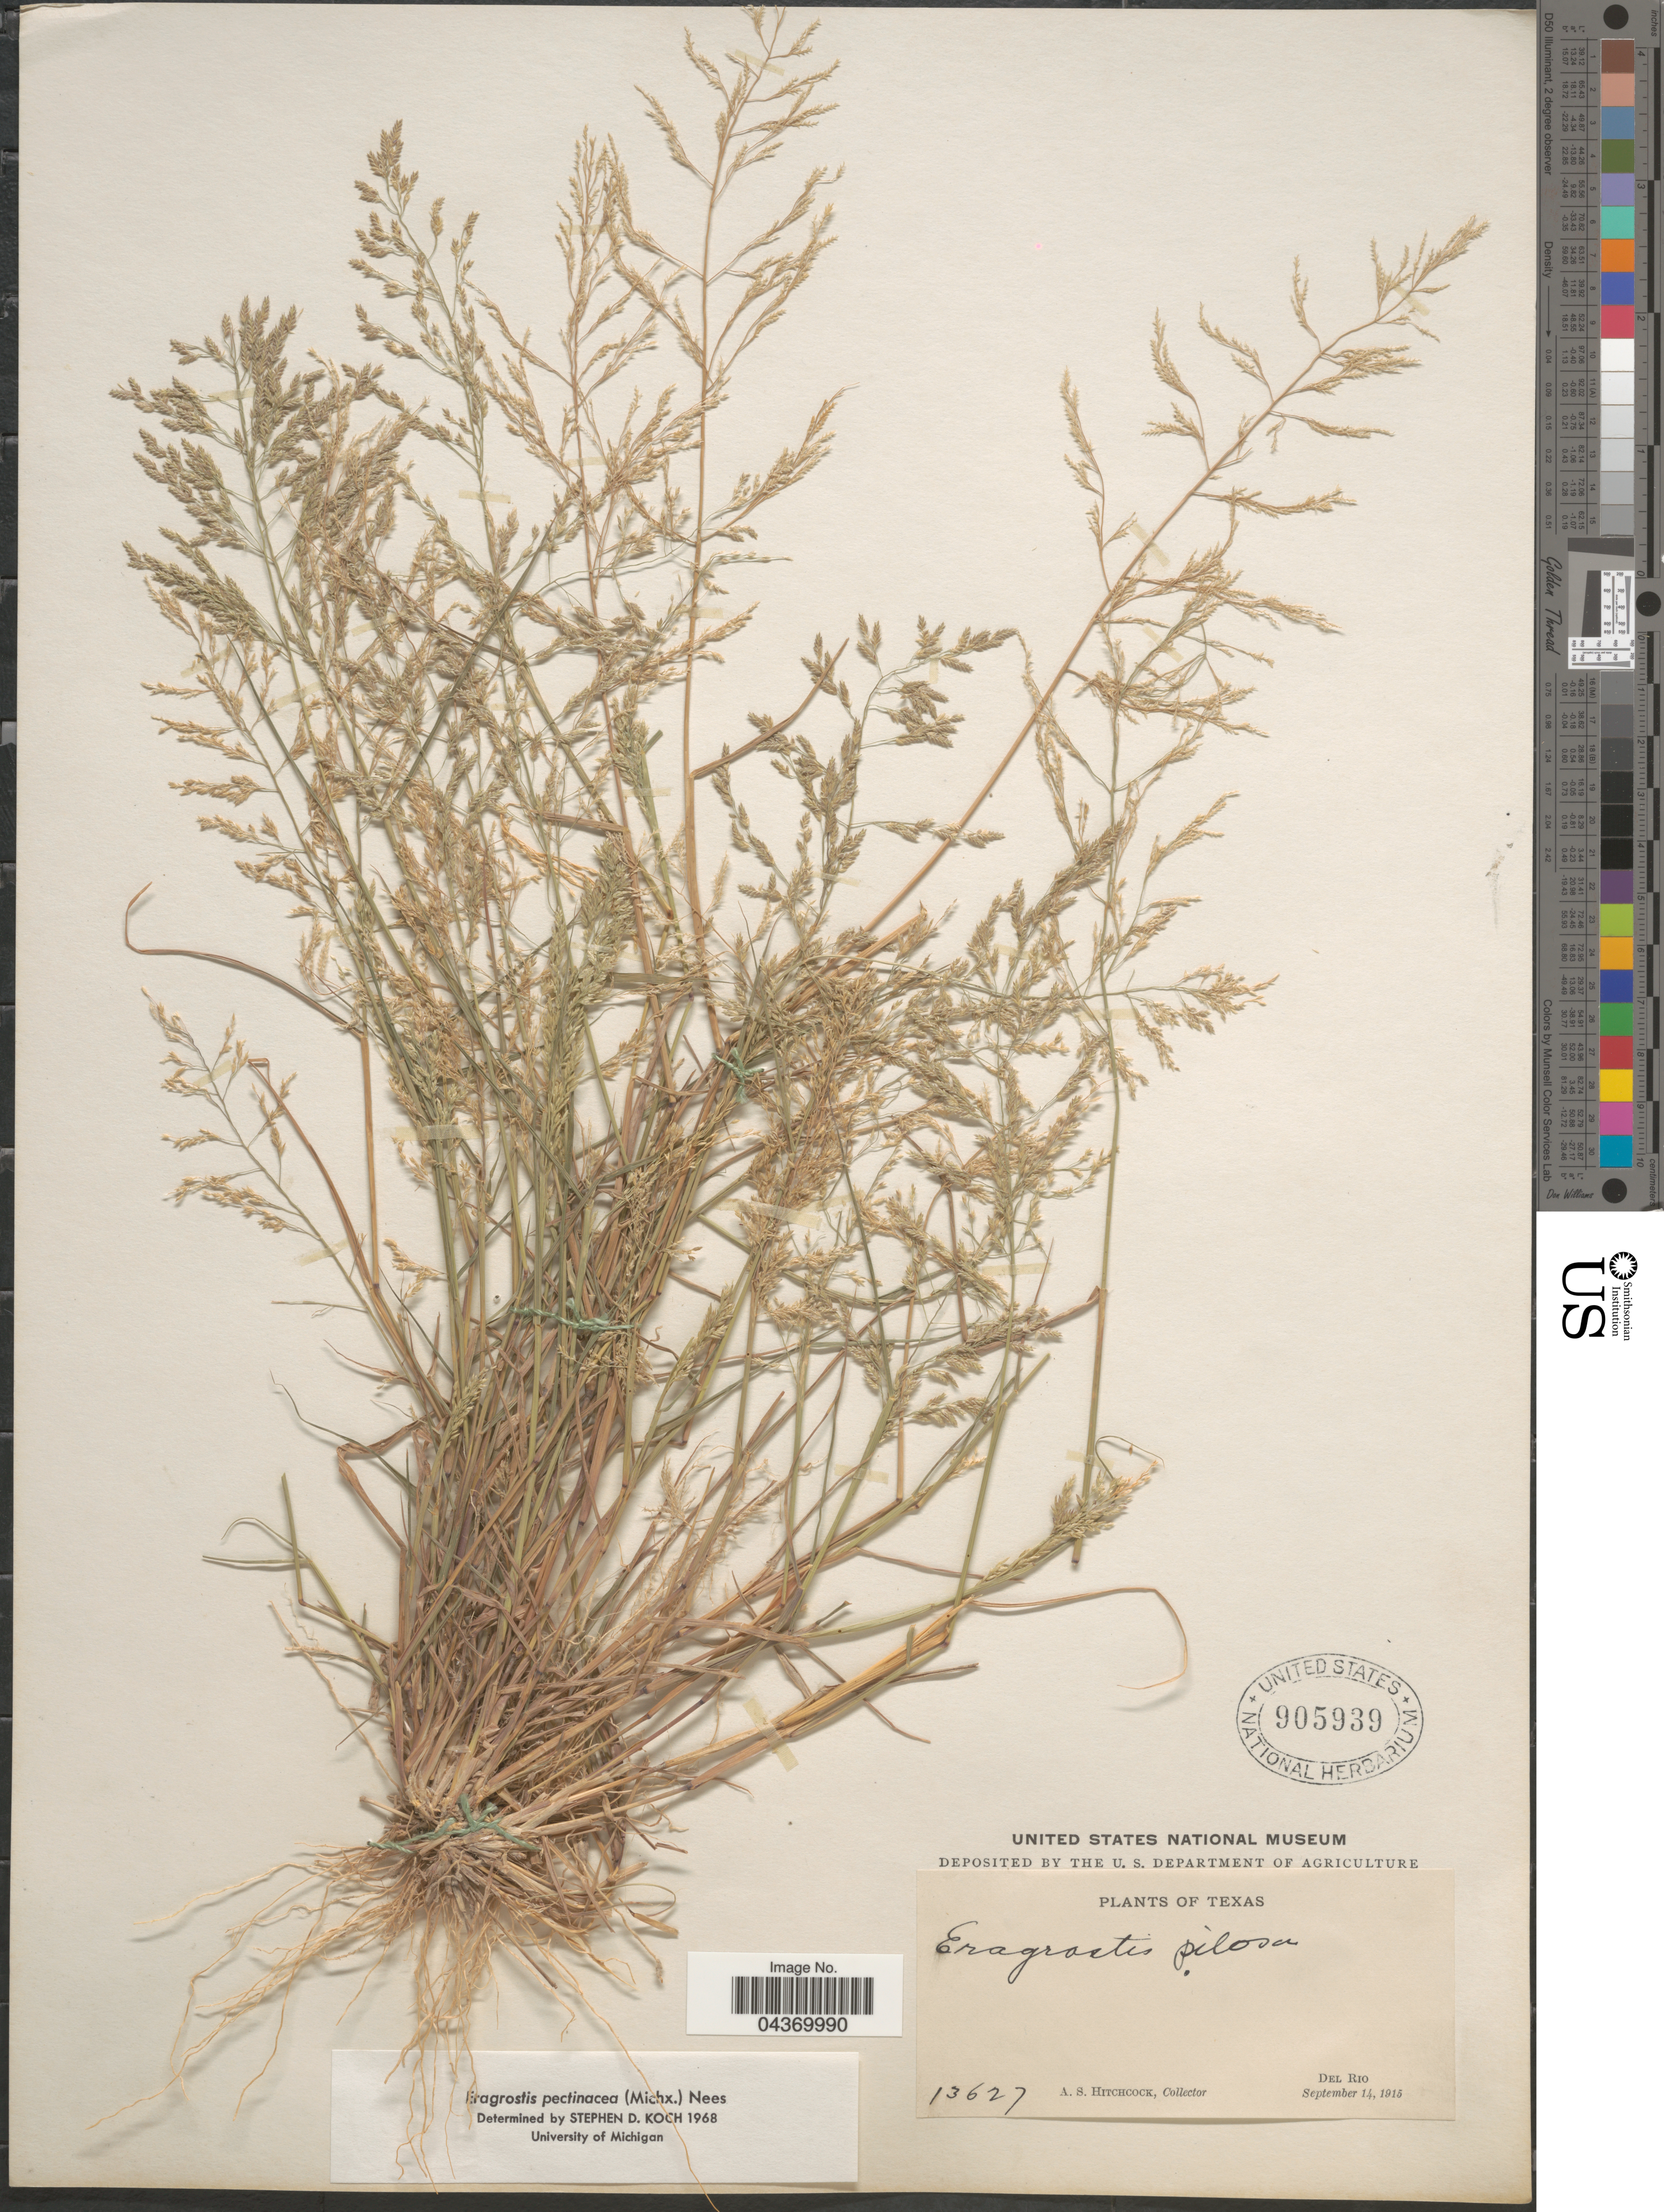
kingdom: Plantae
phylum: Tracheophyta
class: Liliopsida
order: Poales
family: Poaceae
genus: Eragrostis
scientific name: Eragrostis pectinacea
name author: (Michx.) Nees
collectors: A. S. Hitchcock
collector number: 13627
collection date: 1915-09-14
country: United States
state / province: Texas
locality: Del Rio.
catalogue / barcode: US 905939